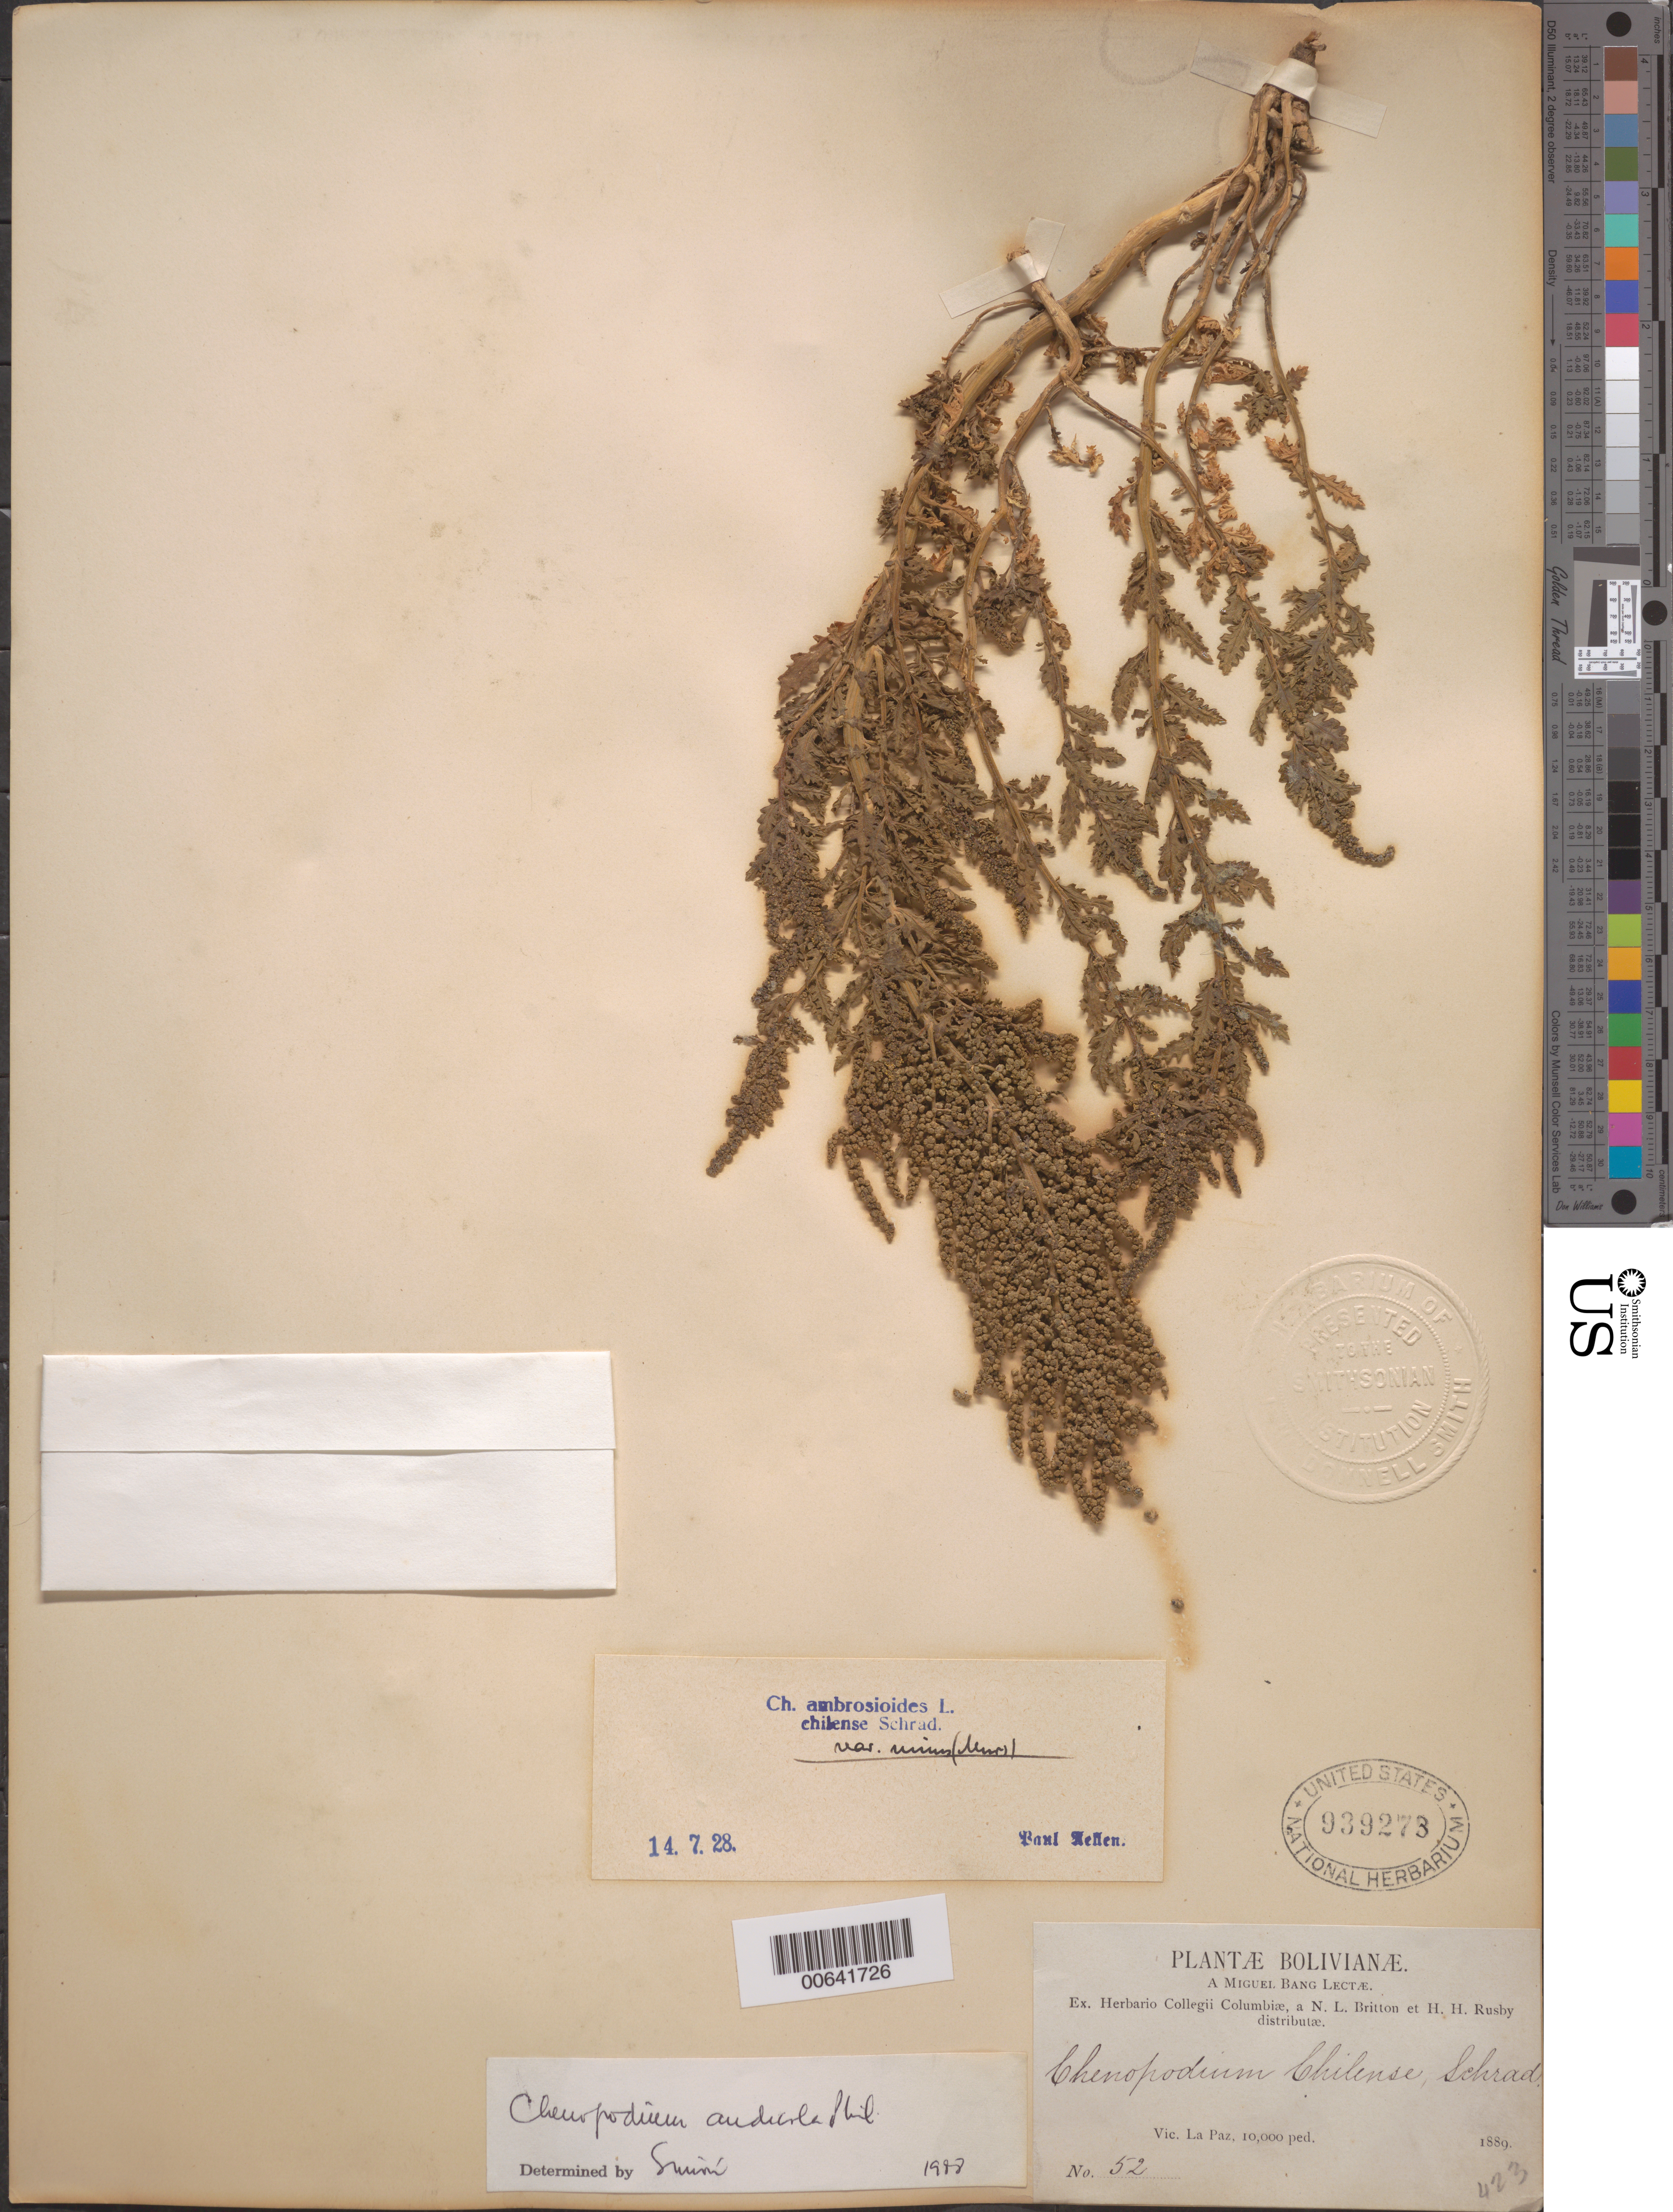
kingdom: Plantae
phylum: Tracheophyta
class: Magnoliopsida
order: Caryophyllales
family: Amaranthaceae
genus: Chenopodium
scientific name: Chenopodium andicola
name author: (Phil.) Reiche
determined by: Simión, --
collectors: M. Bang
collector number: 52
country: Bolivia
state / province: La Paz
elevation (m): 3048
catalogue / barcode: US 939273